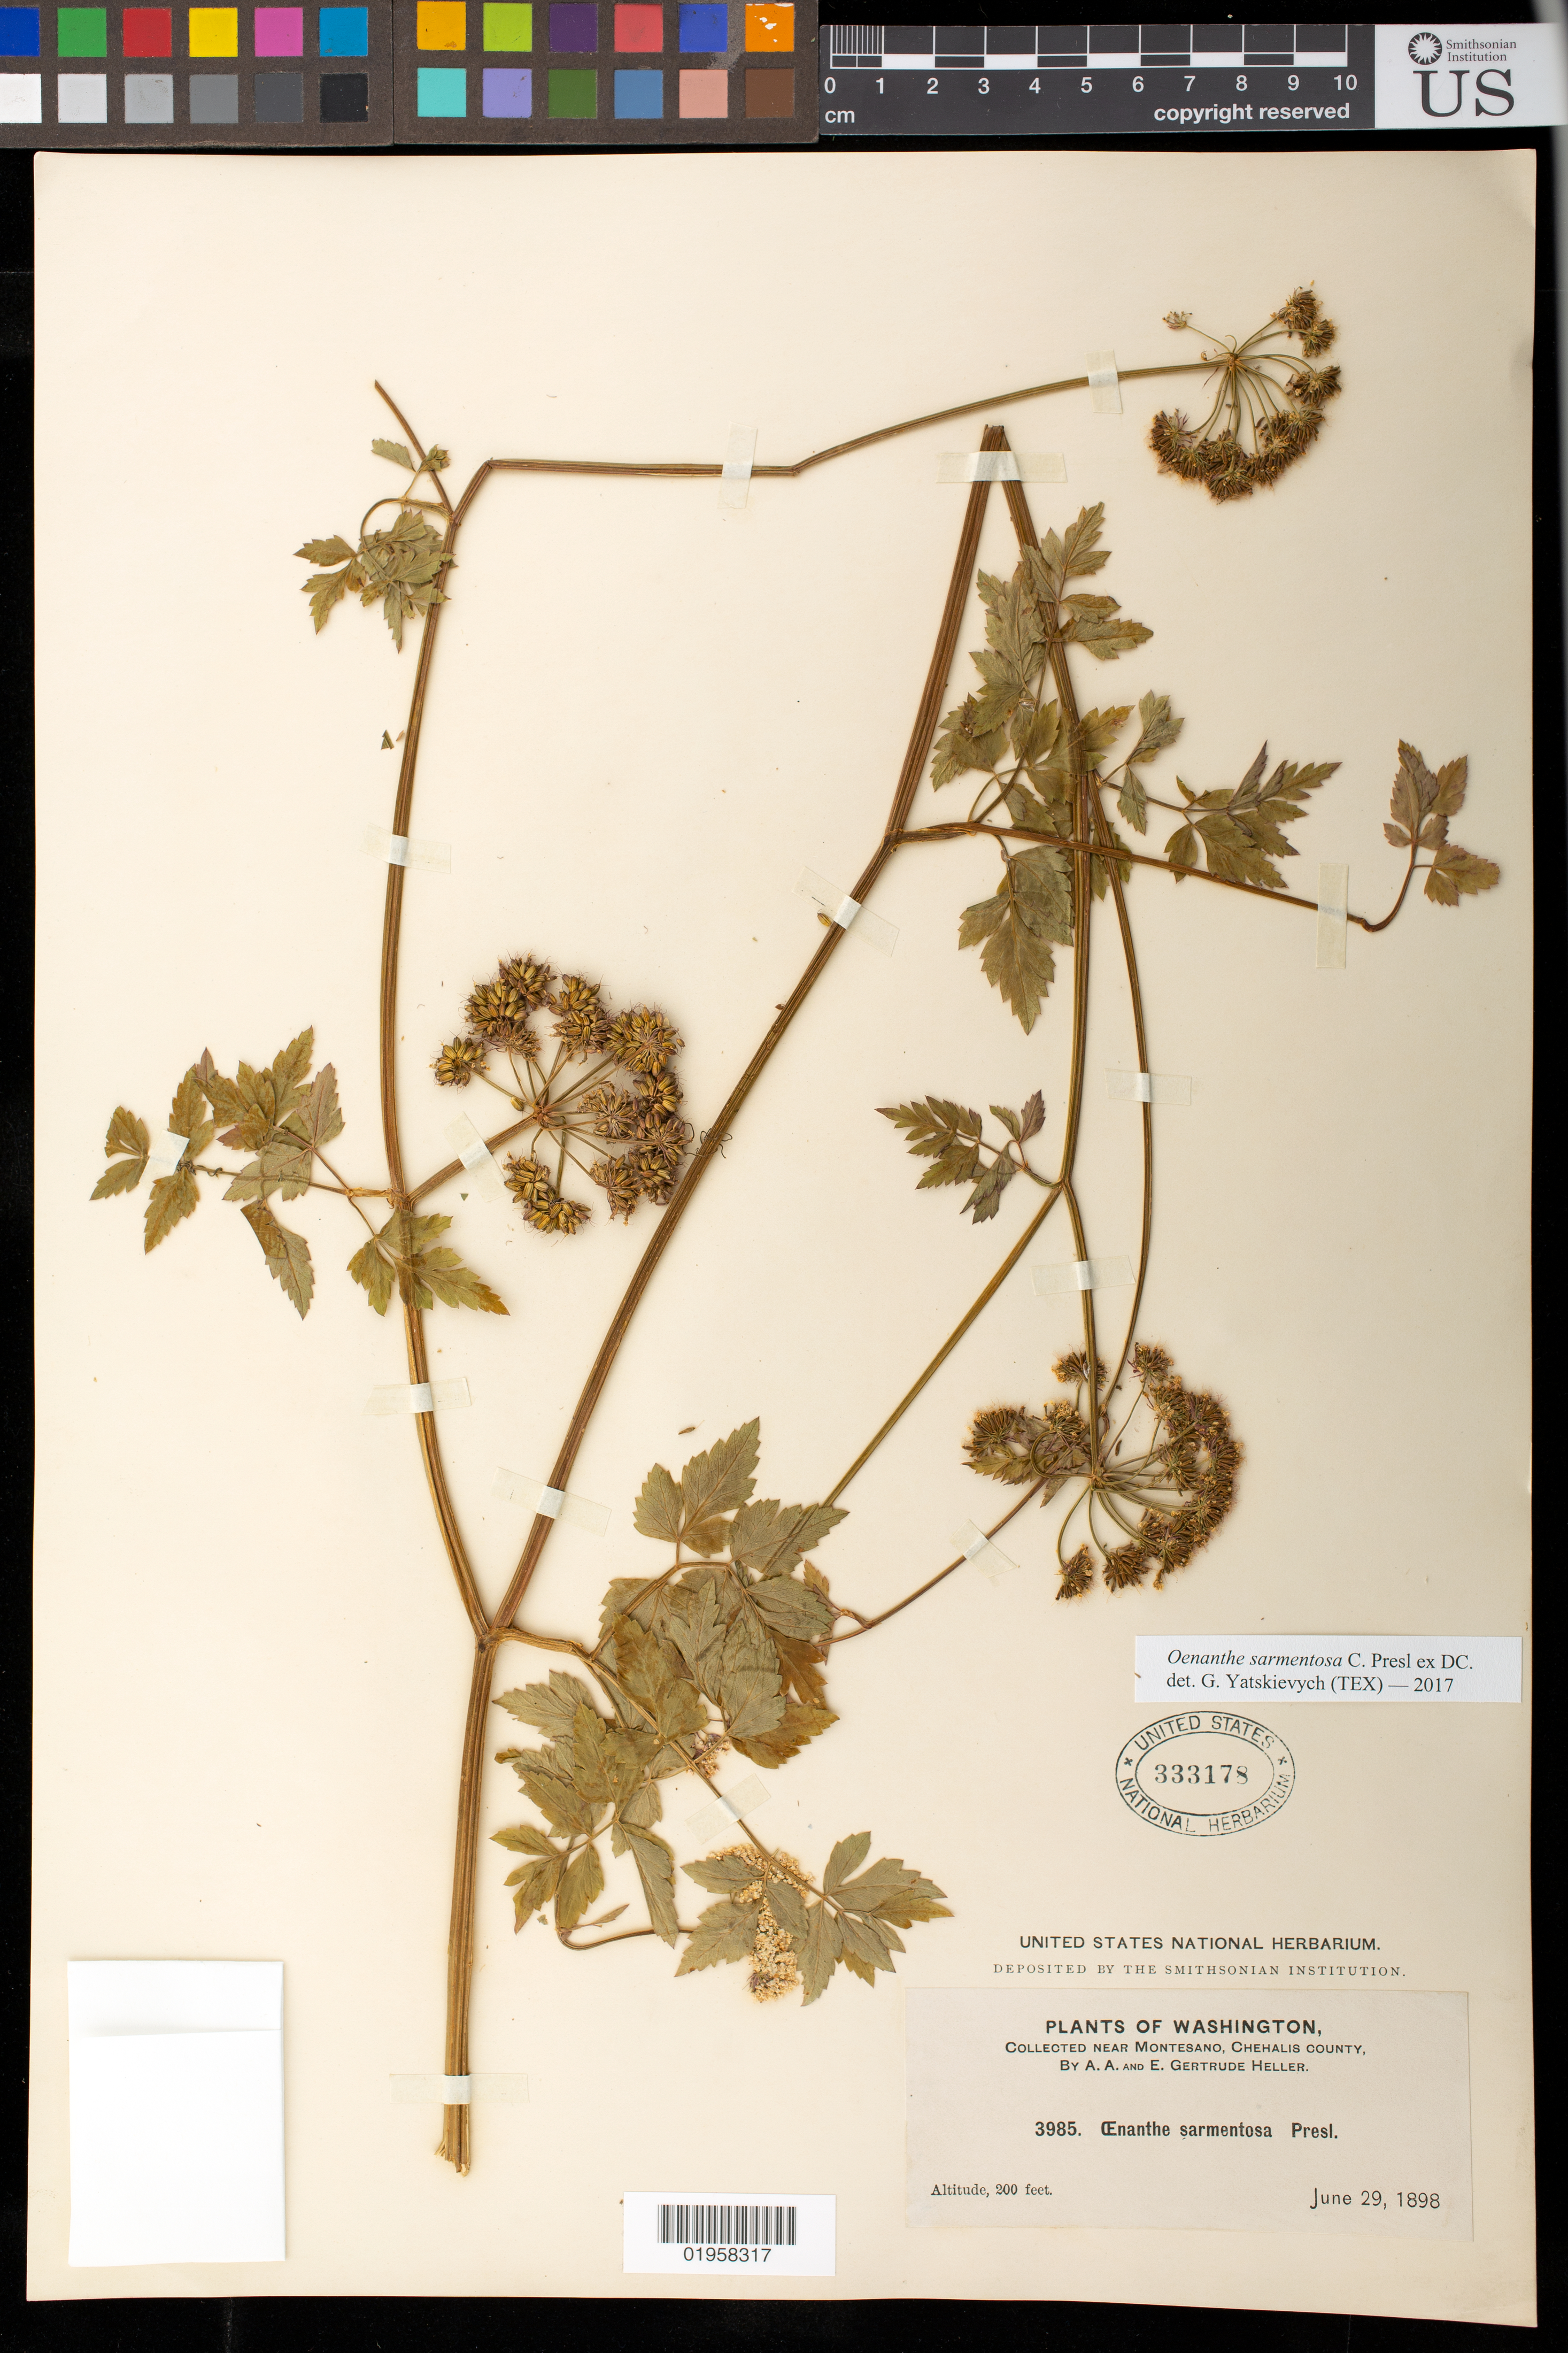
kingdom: Plantae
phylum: Tracheophyta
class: Magnoliopsida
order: Apiales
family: Apiaceae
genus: Oenanthe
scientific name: Oenanthe sarmentosa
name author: C. Presl ex DC.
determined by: Yatskievych, G. A.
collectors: A. A. Heller & E. G. Heller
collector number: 3985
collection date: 1898-06-29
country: United States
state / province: Washington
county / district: Chelan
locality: Montesano, near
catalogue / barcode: US 333178